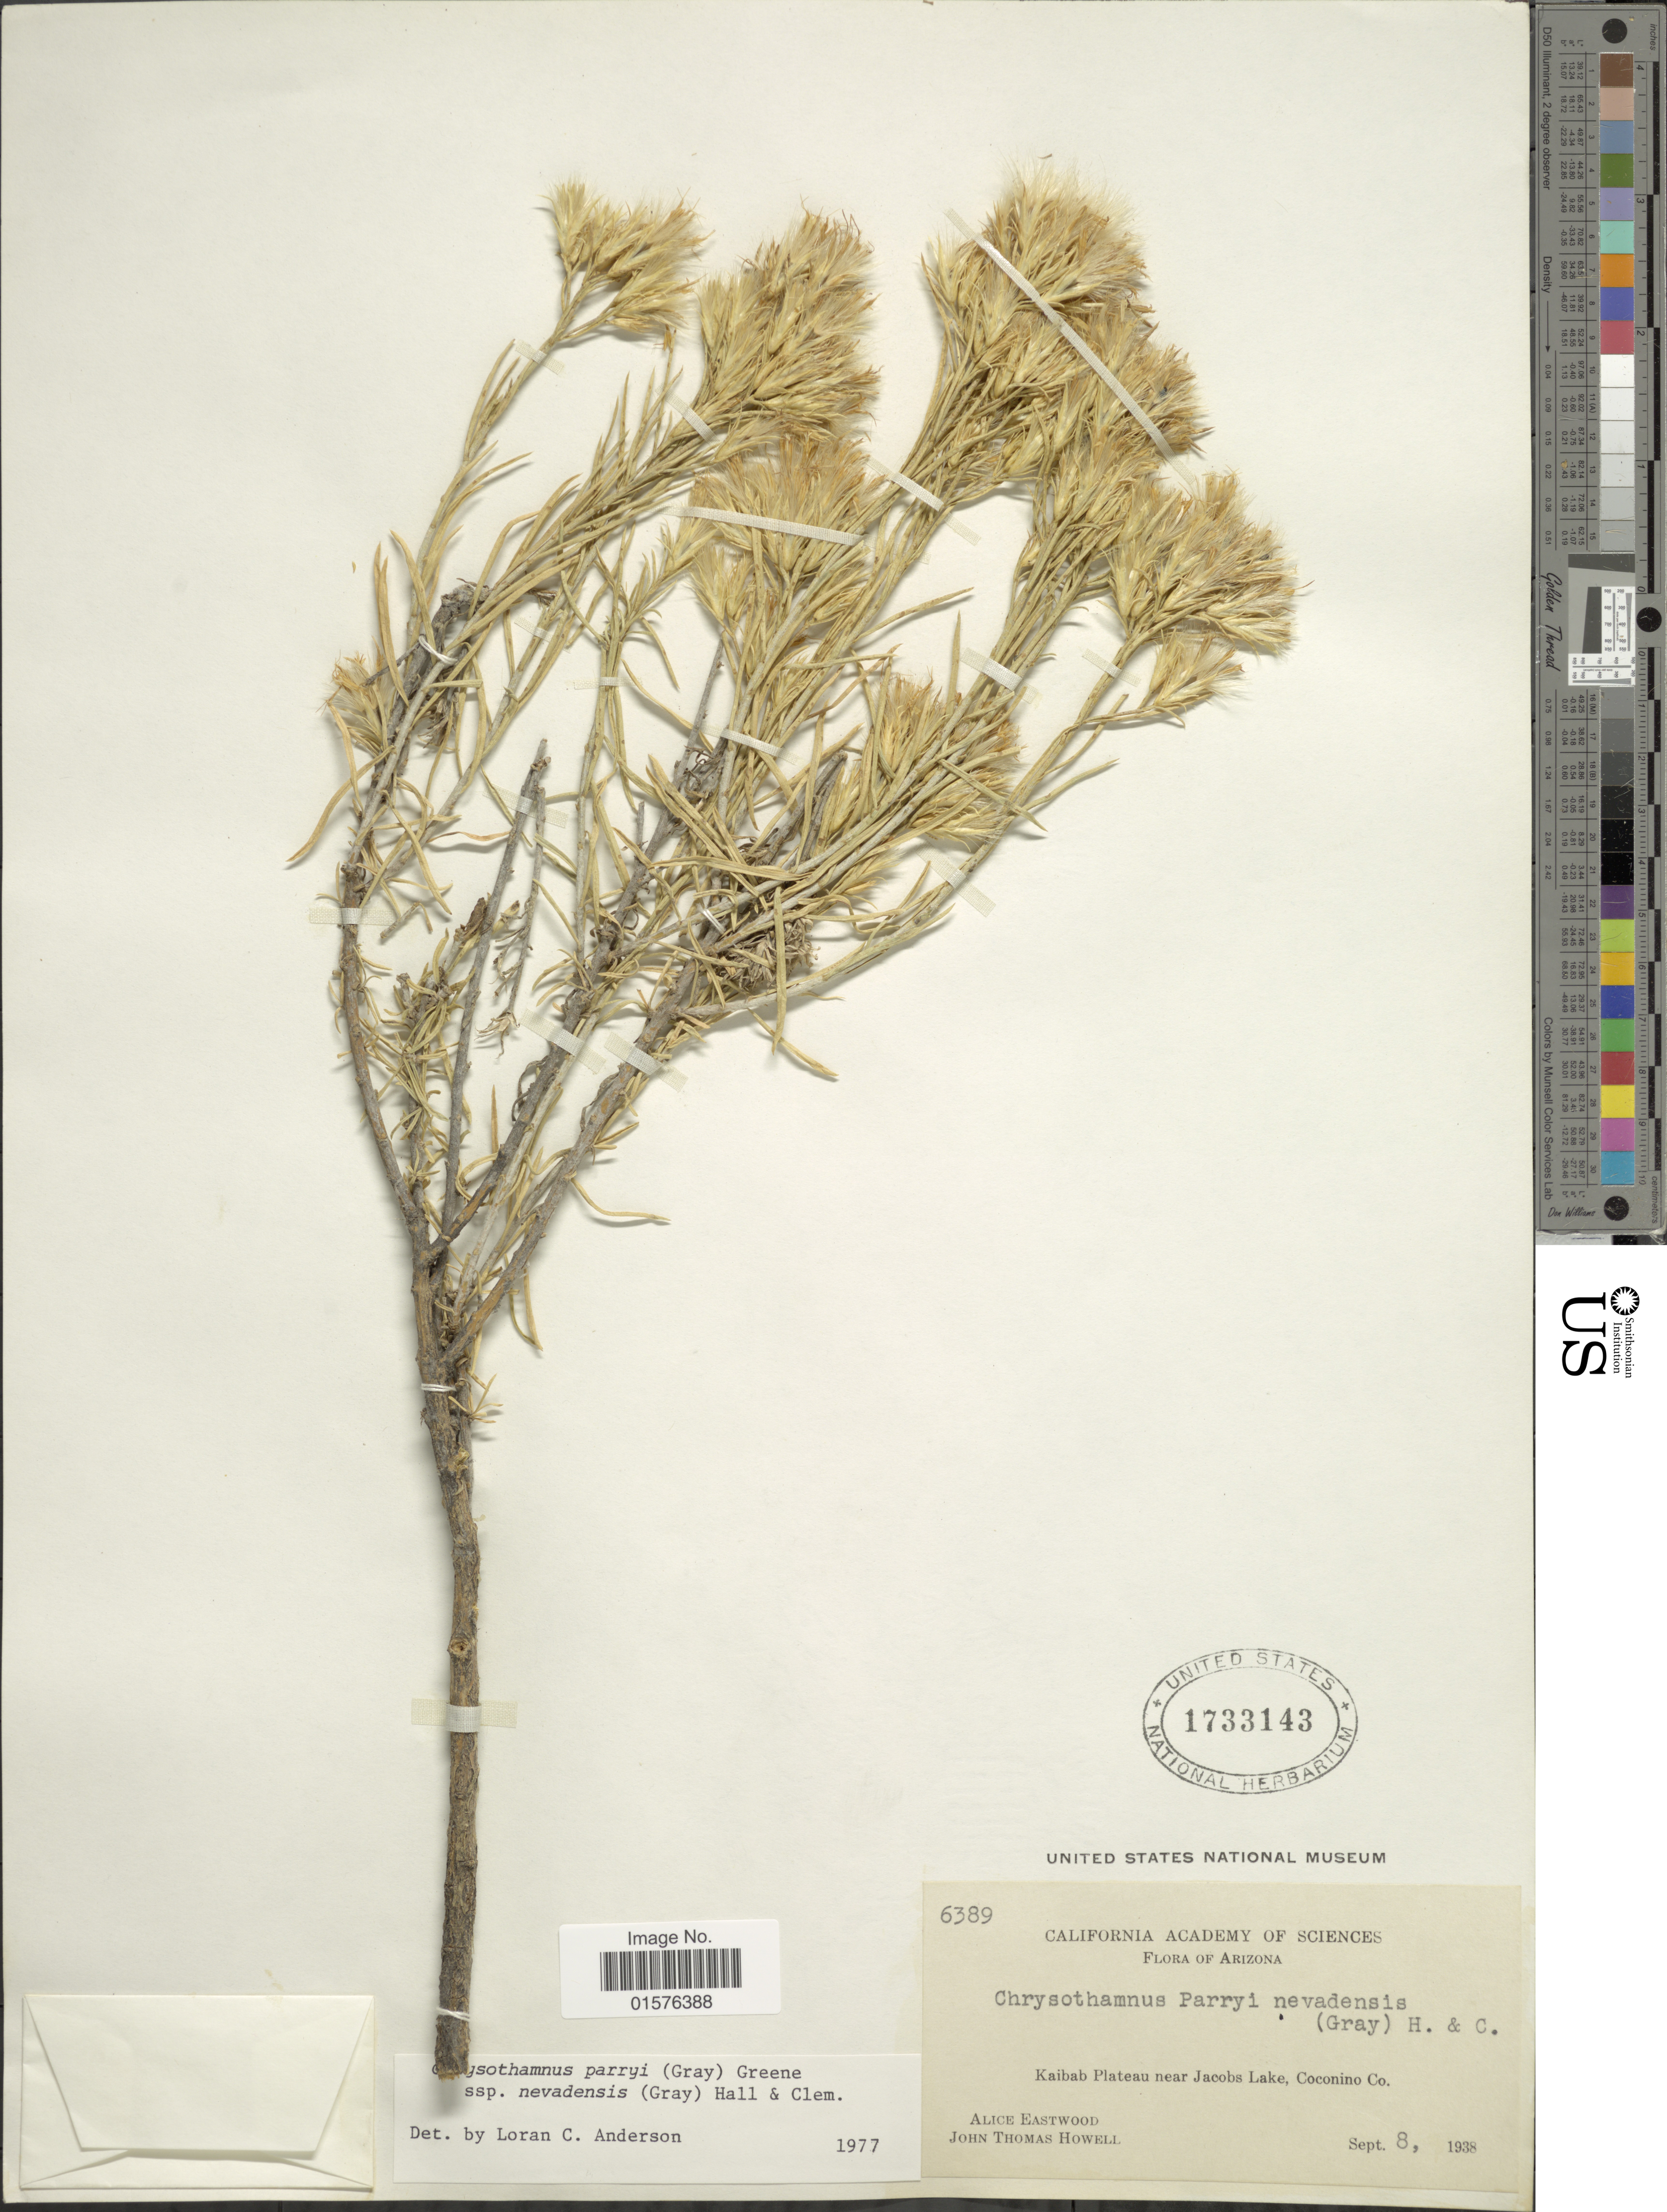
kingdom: Plantae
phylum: Tracheophyta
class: Magnoliopsida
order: Asterales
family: Asteraceae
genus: Ericameria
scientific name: Ericameria parryi var. nevadensis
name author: (A. Gray) G.L. Nesom & G.I. Baird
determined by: Urbatsch, Lowell E., Curator (LSU), Louisiana State University (UNITED STATES)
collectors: A. Eastwood & J. T. Howell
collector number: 6389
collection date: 1938-09-08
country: United States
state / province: Arizona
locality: Kaibab Plateau near Jacobs Lake, Coconino Co.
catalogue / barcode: US 1733143